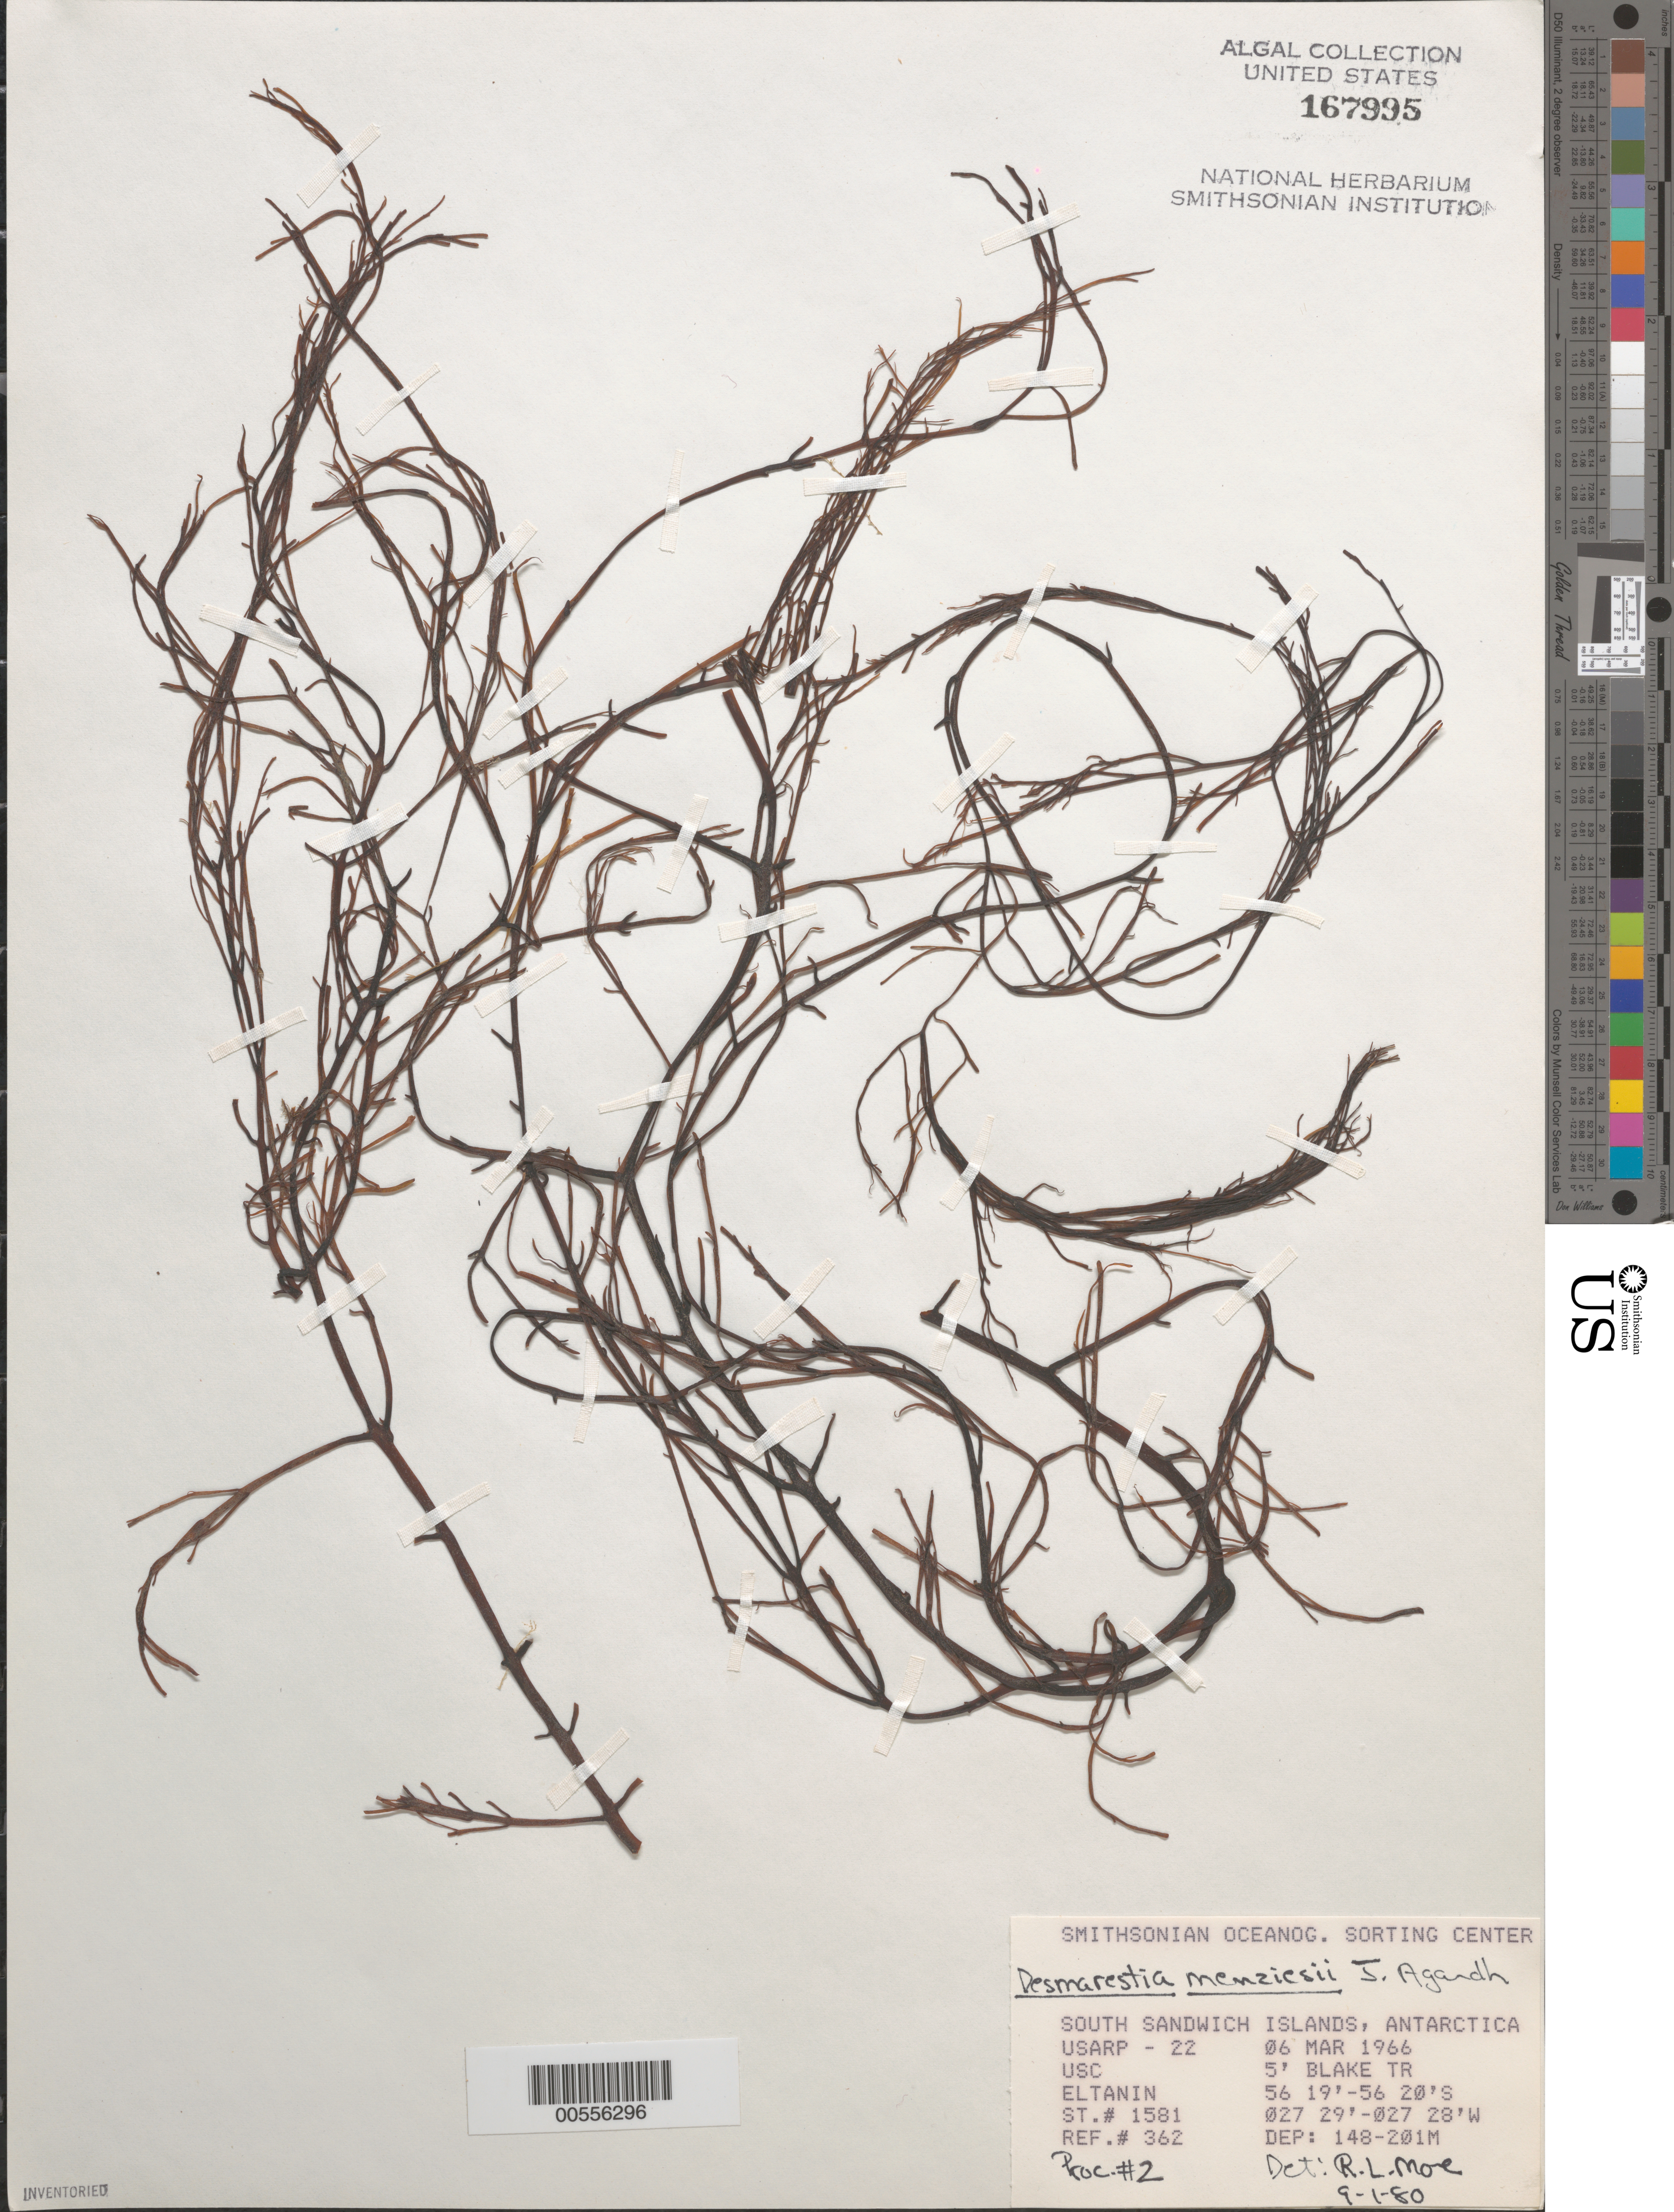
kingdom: Chromista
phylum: Ochrophyta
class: Phaeophyceae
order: Desmarestiales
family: Desmarestiaceae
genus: Desmarestia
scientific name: Desmarestia menziesii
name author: J. Agardh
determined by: Moe, R. L.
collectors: USC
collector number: Station 1581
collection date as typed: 06 Mar 1966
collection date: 1966-03-06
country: British Antarctic Territory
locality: South Sandwich Islands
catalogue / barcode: US 167995